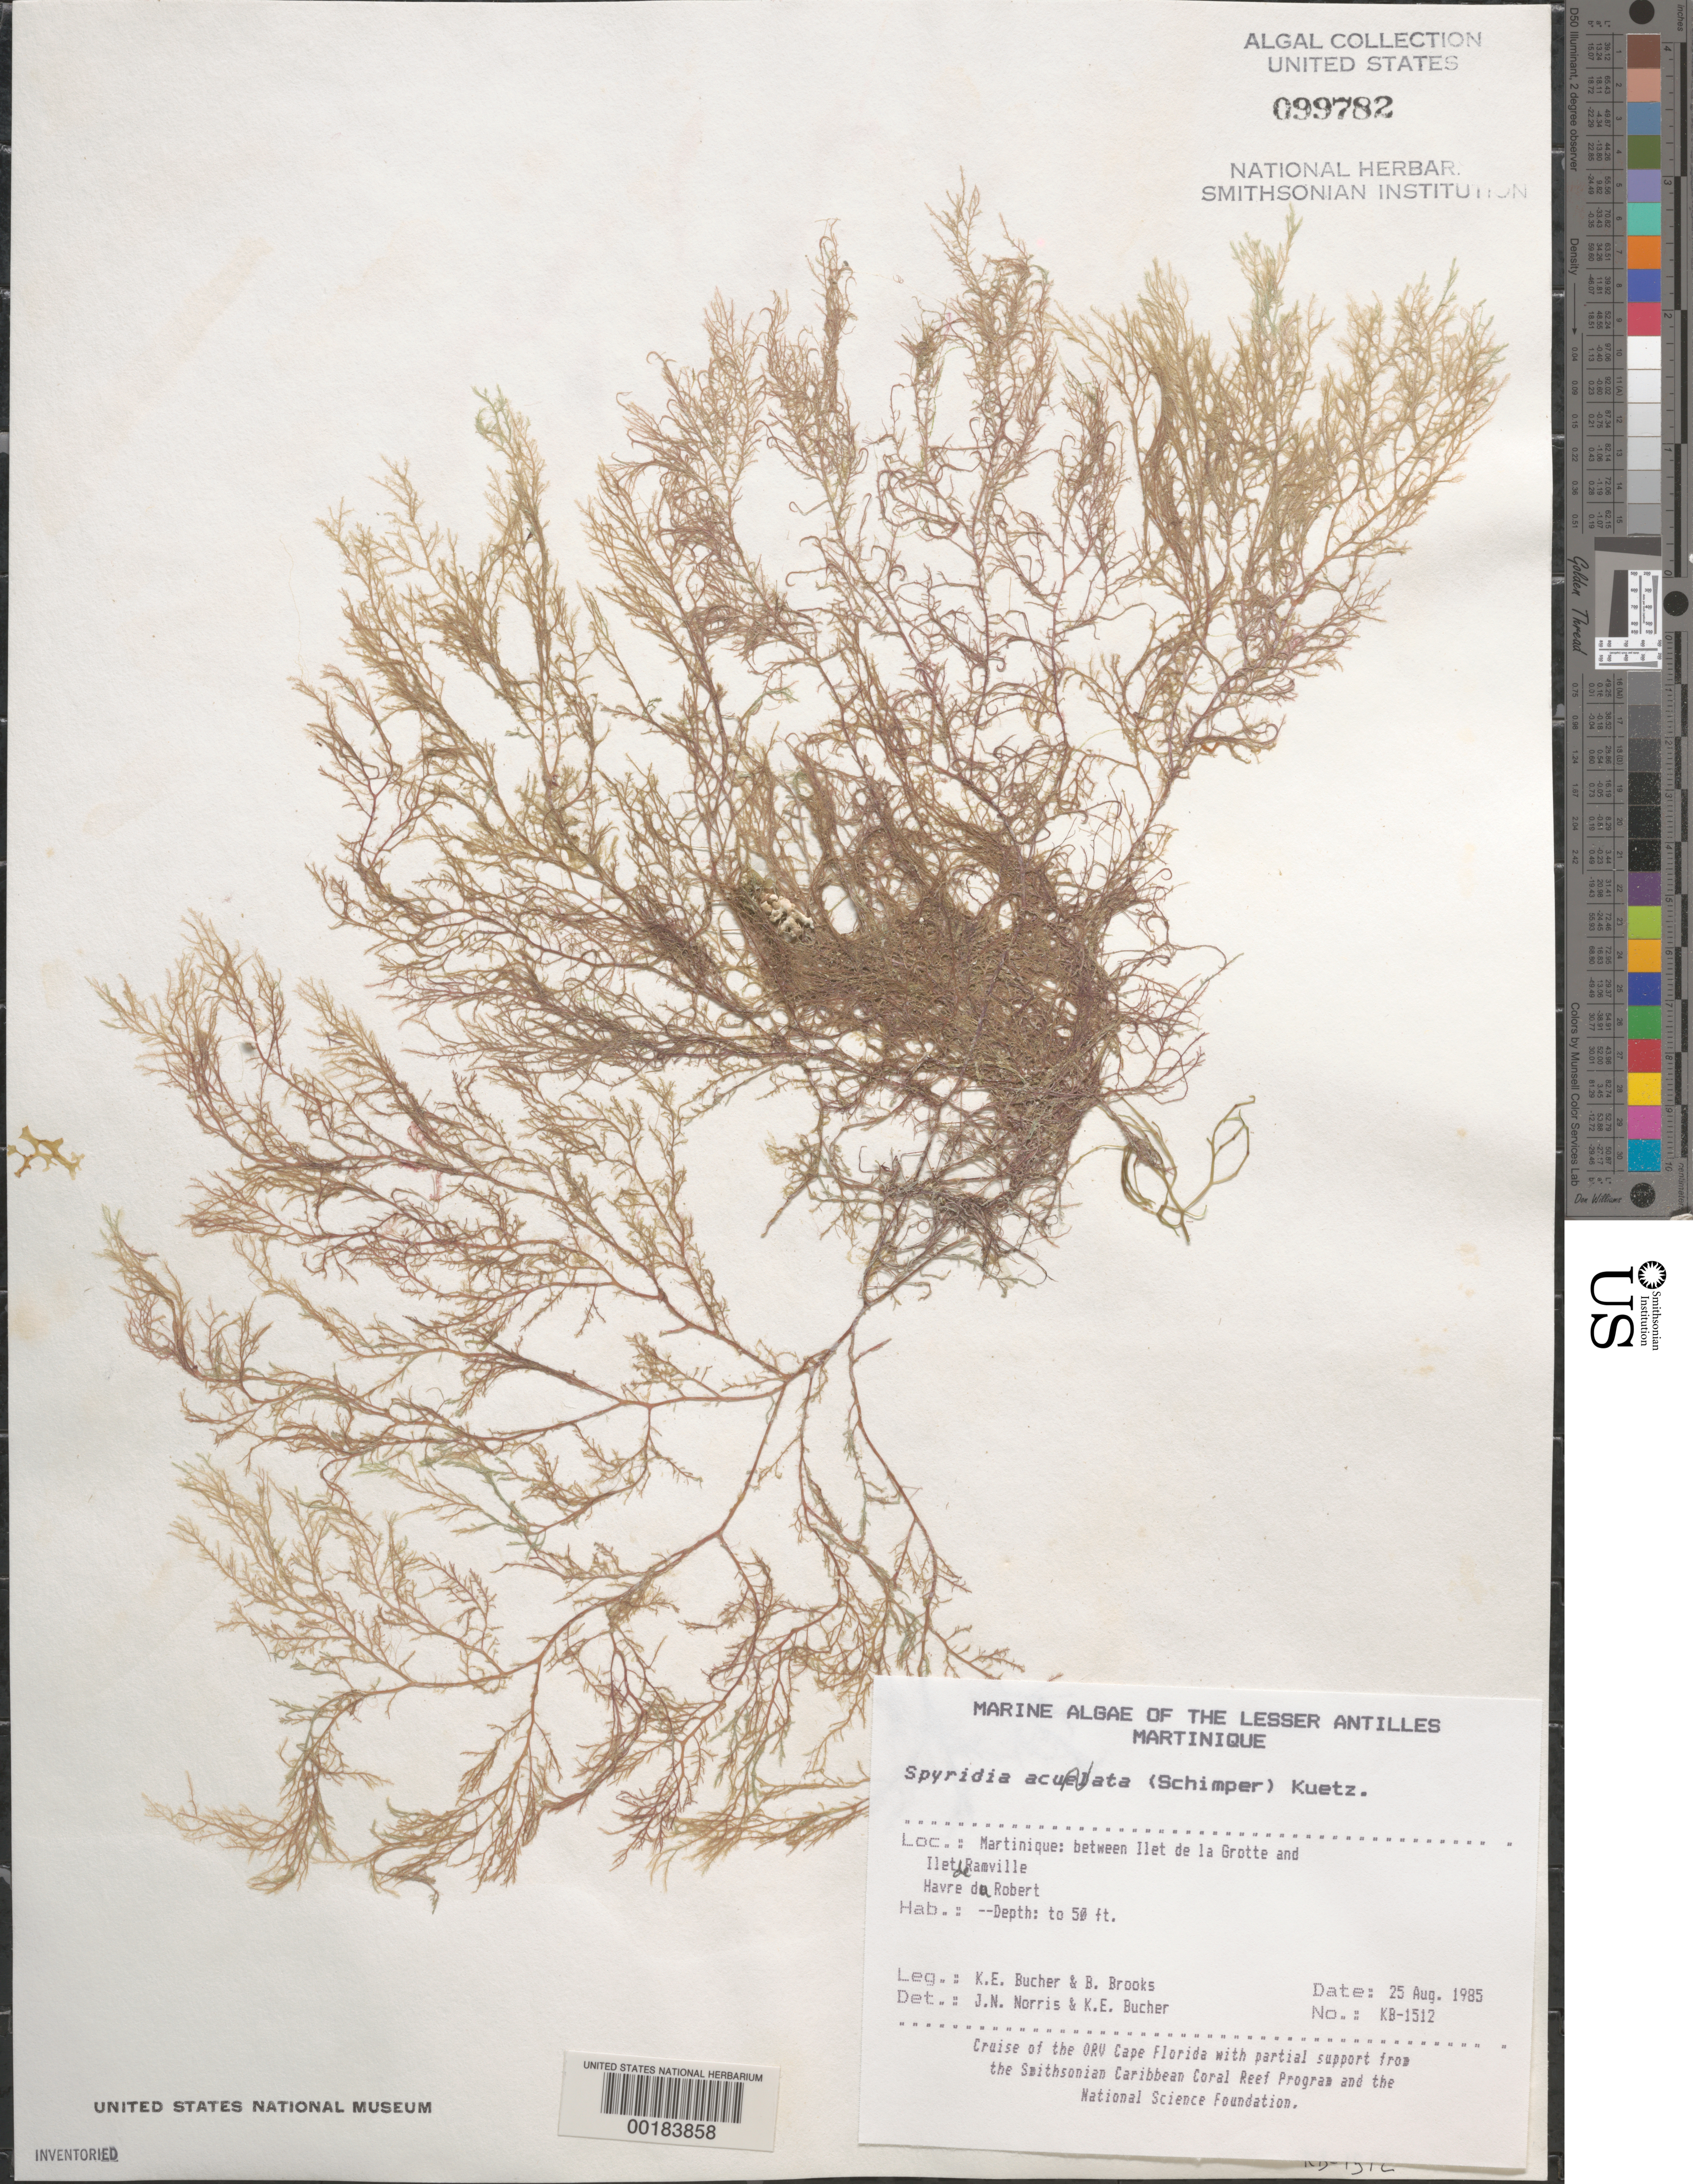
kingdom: Plantae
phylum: Rhodophyta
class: Florideophyceae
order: Ceramiales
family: Spyridiaceae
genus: Spyridia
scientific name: Spyridia aculeata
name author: (C. Agardh ex Decne.) Kütz.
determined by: Norris, J. N.; Bucher, K. E.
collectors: K. E. Bucher & B. Brooks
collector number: Kb-1512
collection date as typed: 25 Aug 1985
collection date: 1985-08-25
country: Martinique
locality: Between Ilet de la Grotte and Ilet de Ramville, Havre du Robert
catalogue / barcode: US 99782